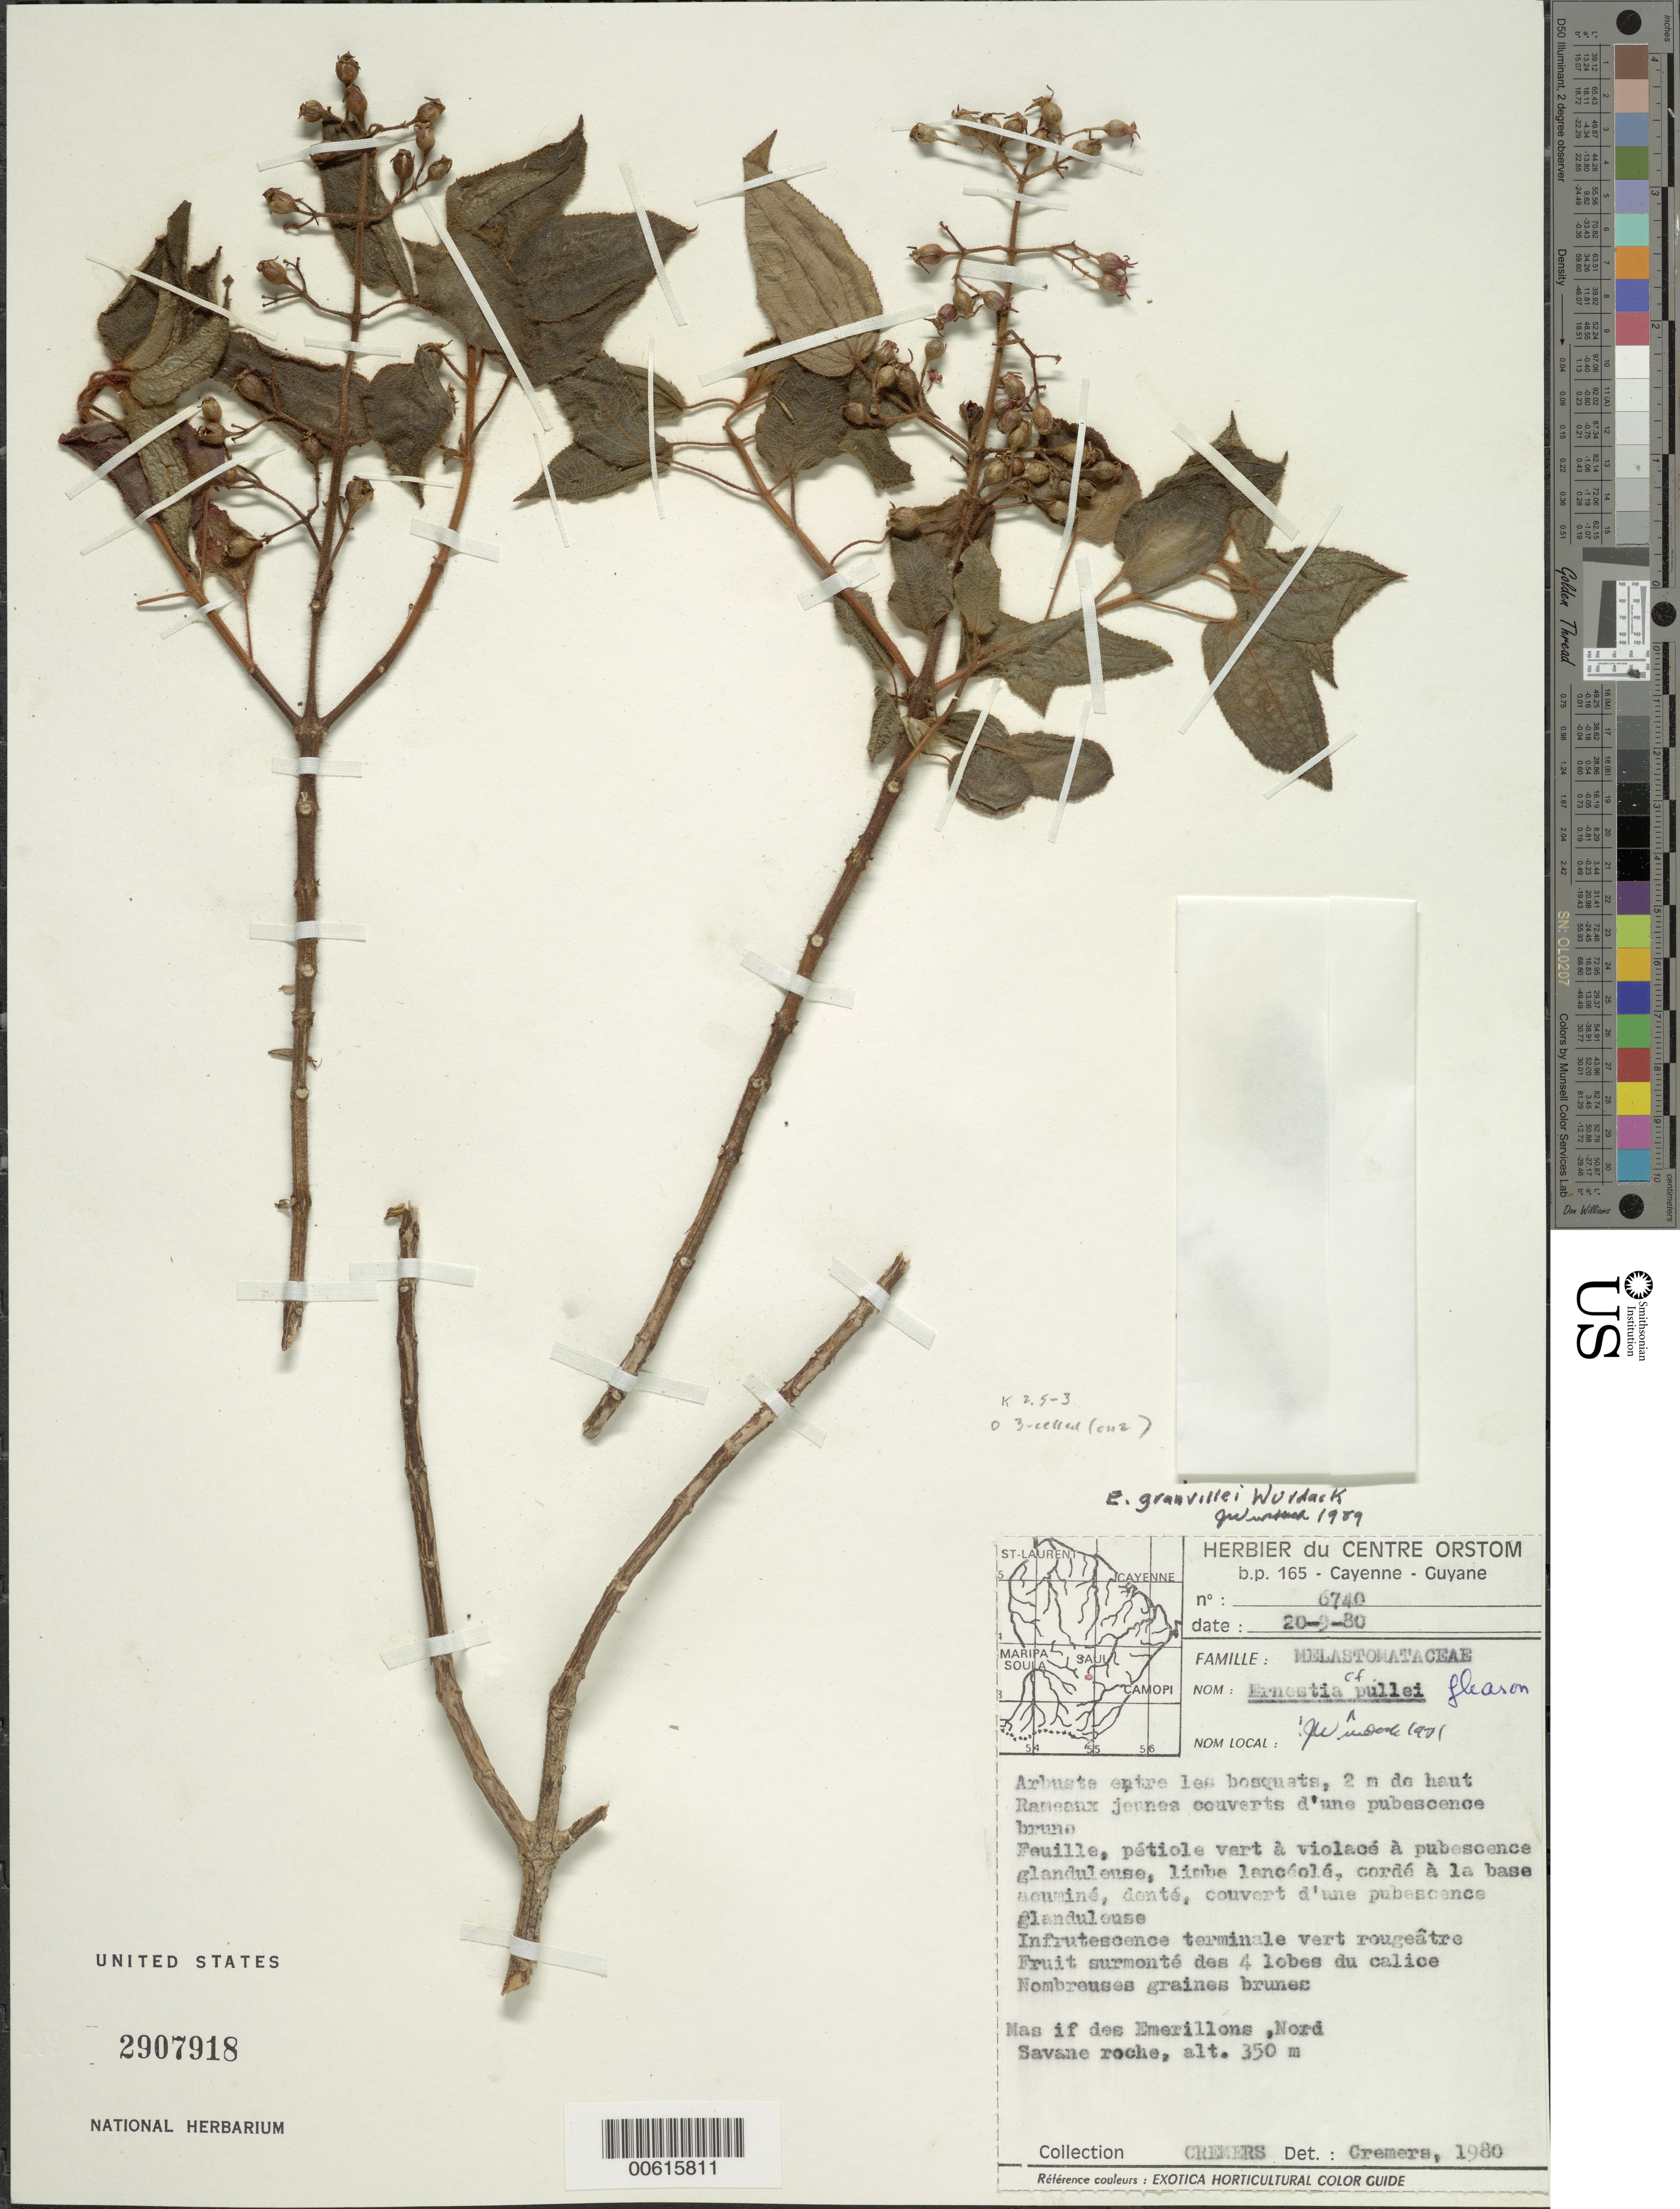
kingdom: Plantae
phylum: Tracheophyta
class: Magnoliopsida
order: Myrtales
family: Melastomataceae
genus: Ernestia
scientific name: Ernestia granvillei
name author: Wurdack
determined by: Wurdack, John J., (US), US (UNITED STATES)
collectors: G. Cremers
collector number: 6740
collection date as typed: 20-Sep-80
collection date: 1980-09-20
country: French Guiana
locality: Émerillon Massif, zone nord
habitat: Savane roche. Entre les bosquats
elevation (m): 350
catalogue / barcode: US 2907918